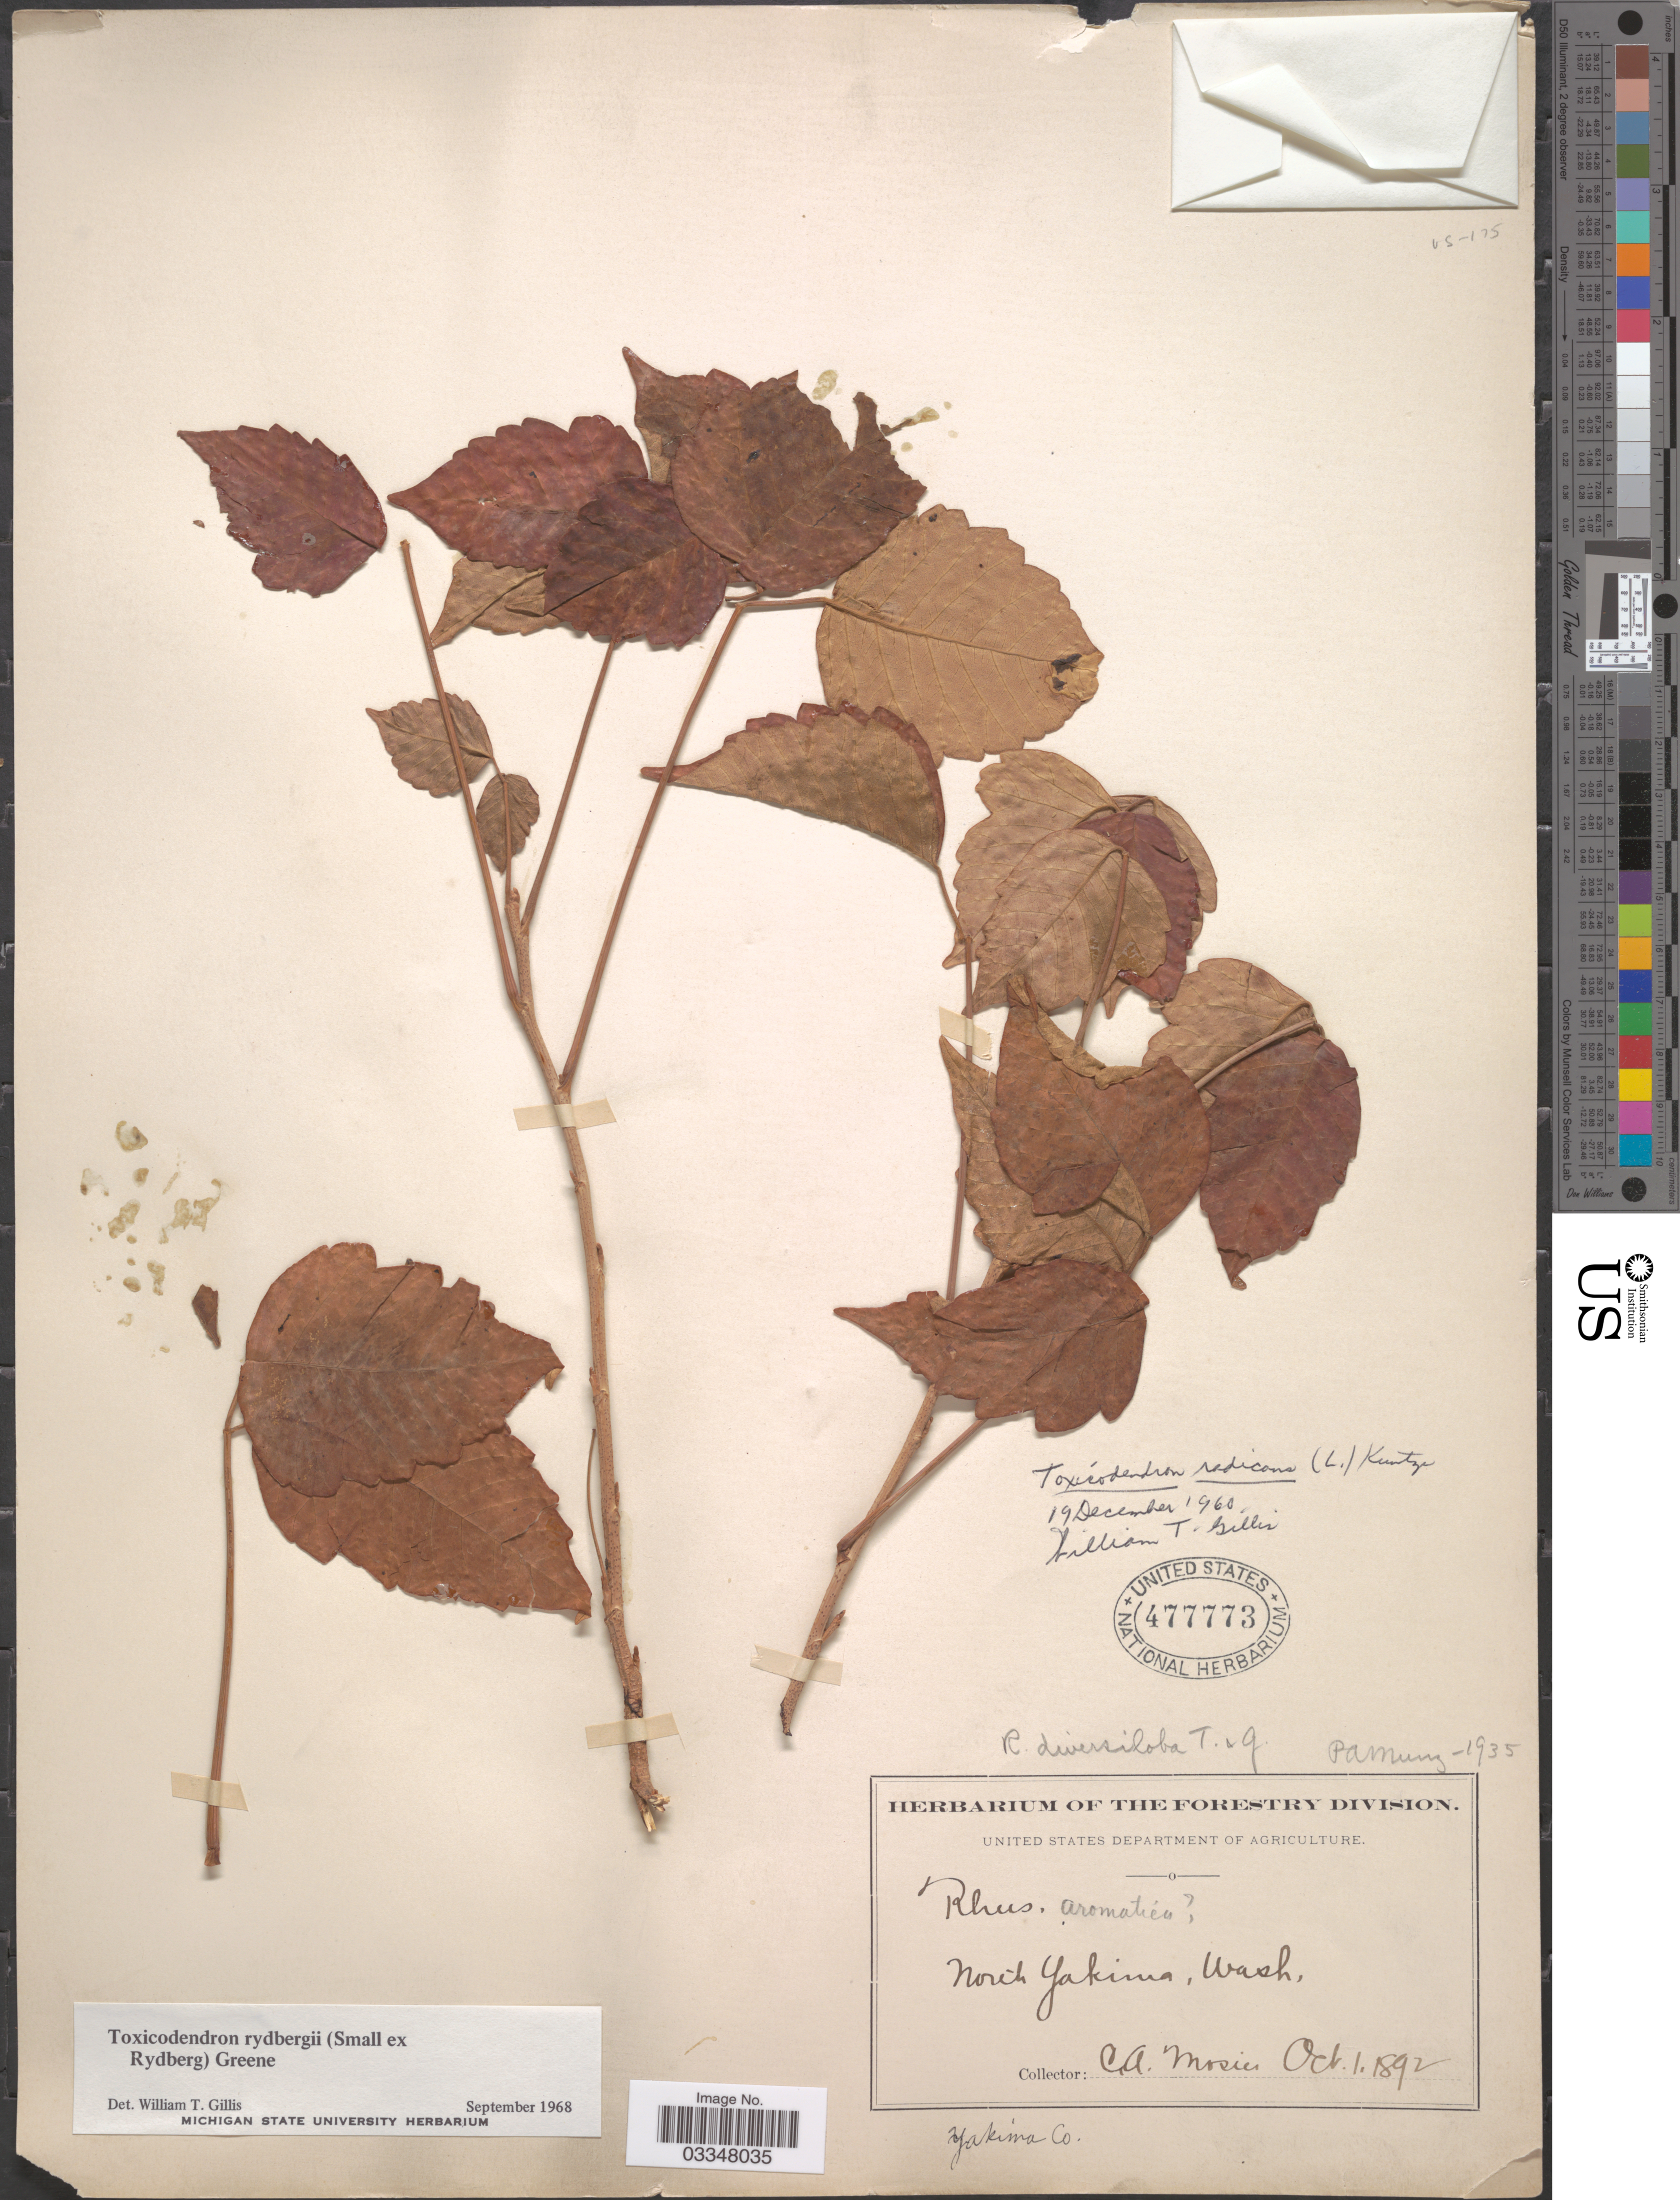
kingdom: Plantae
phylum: Tracheophyta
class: Magnoliopsida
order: Sapindales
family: Anacardiaceae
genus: Toxicodendron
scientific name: Toxicodendron radicans subsp. rydbergii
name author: (Small & Rydb.) Á. Löve & D. Löve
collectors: C. A. Mosier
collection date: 1892-10-01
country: United States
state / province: Washington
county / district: Yakima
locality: North Yakima. Yakima Co.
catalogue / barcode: US 477773